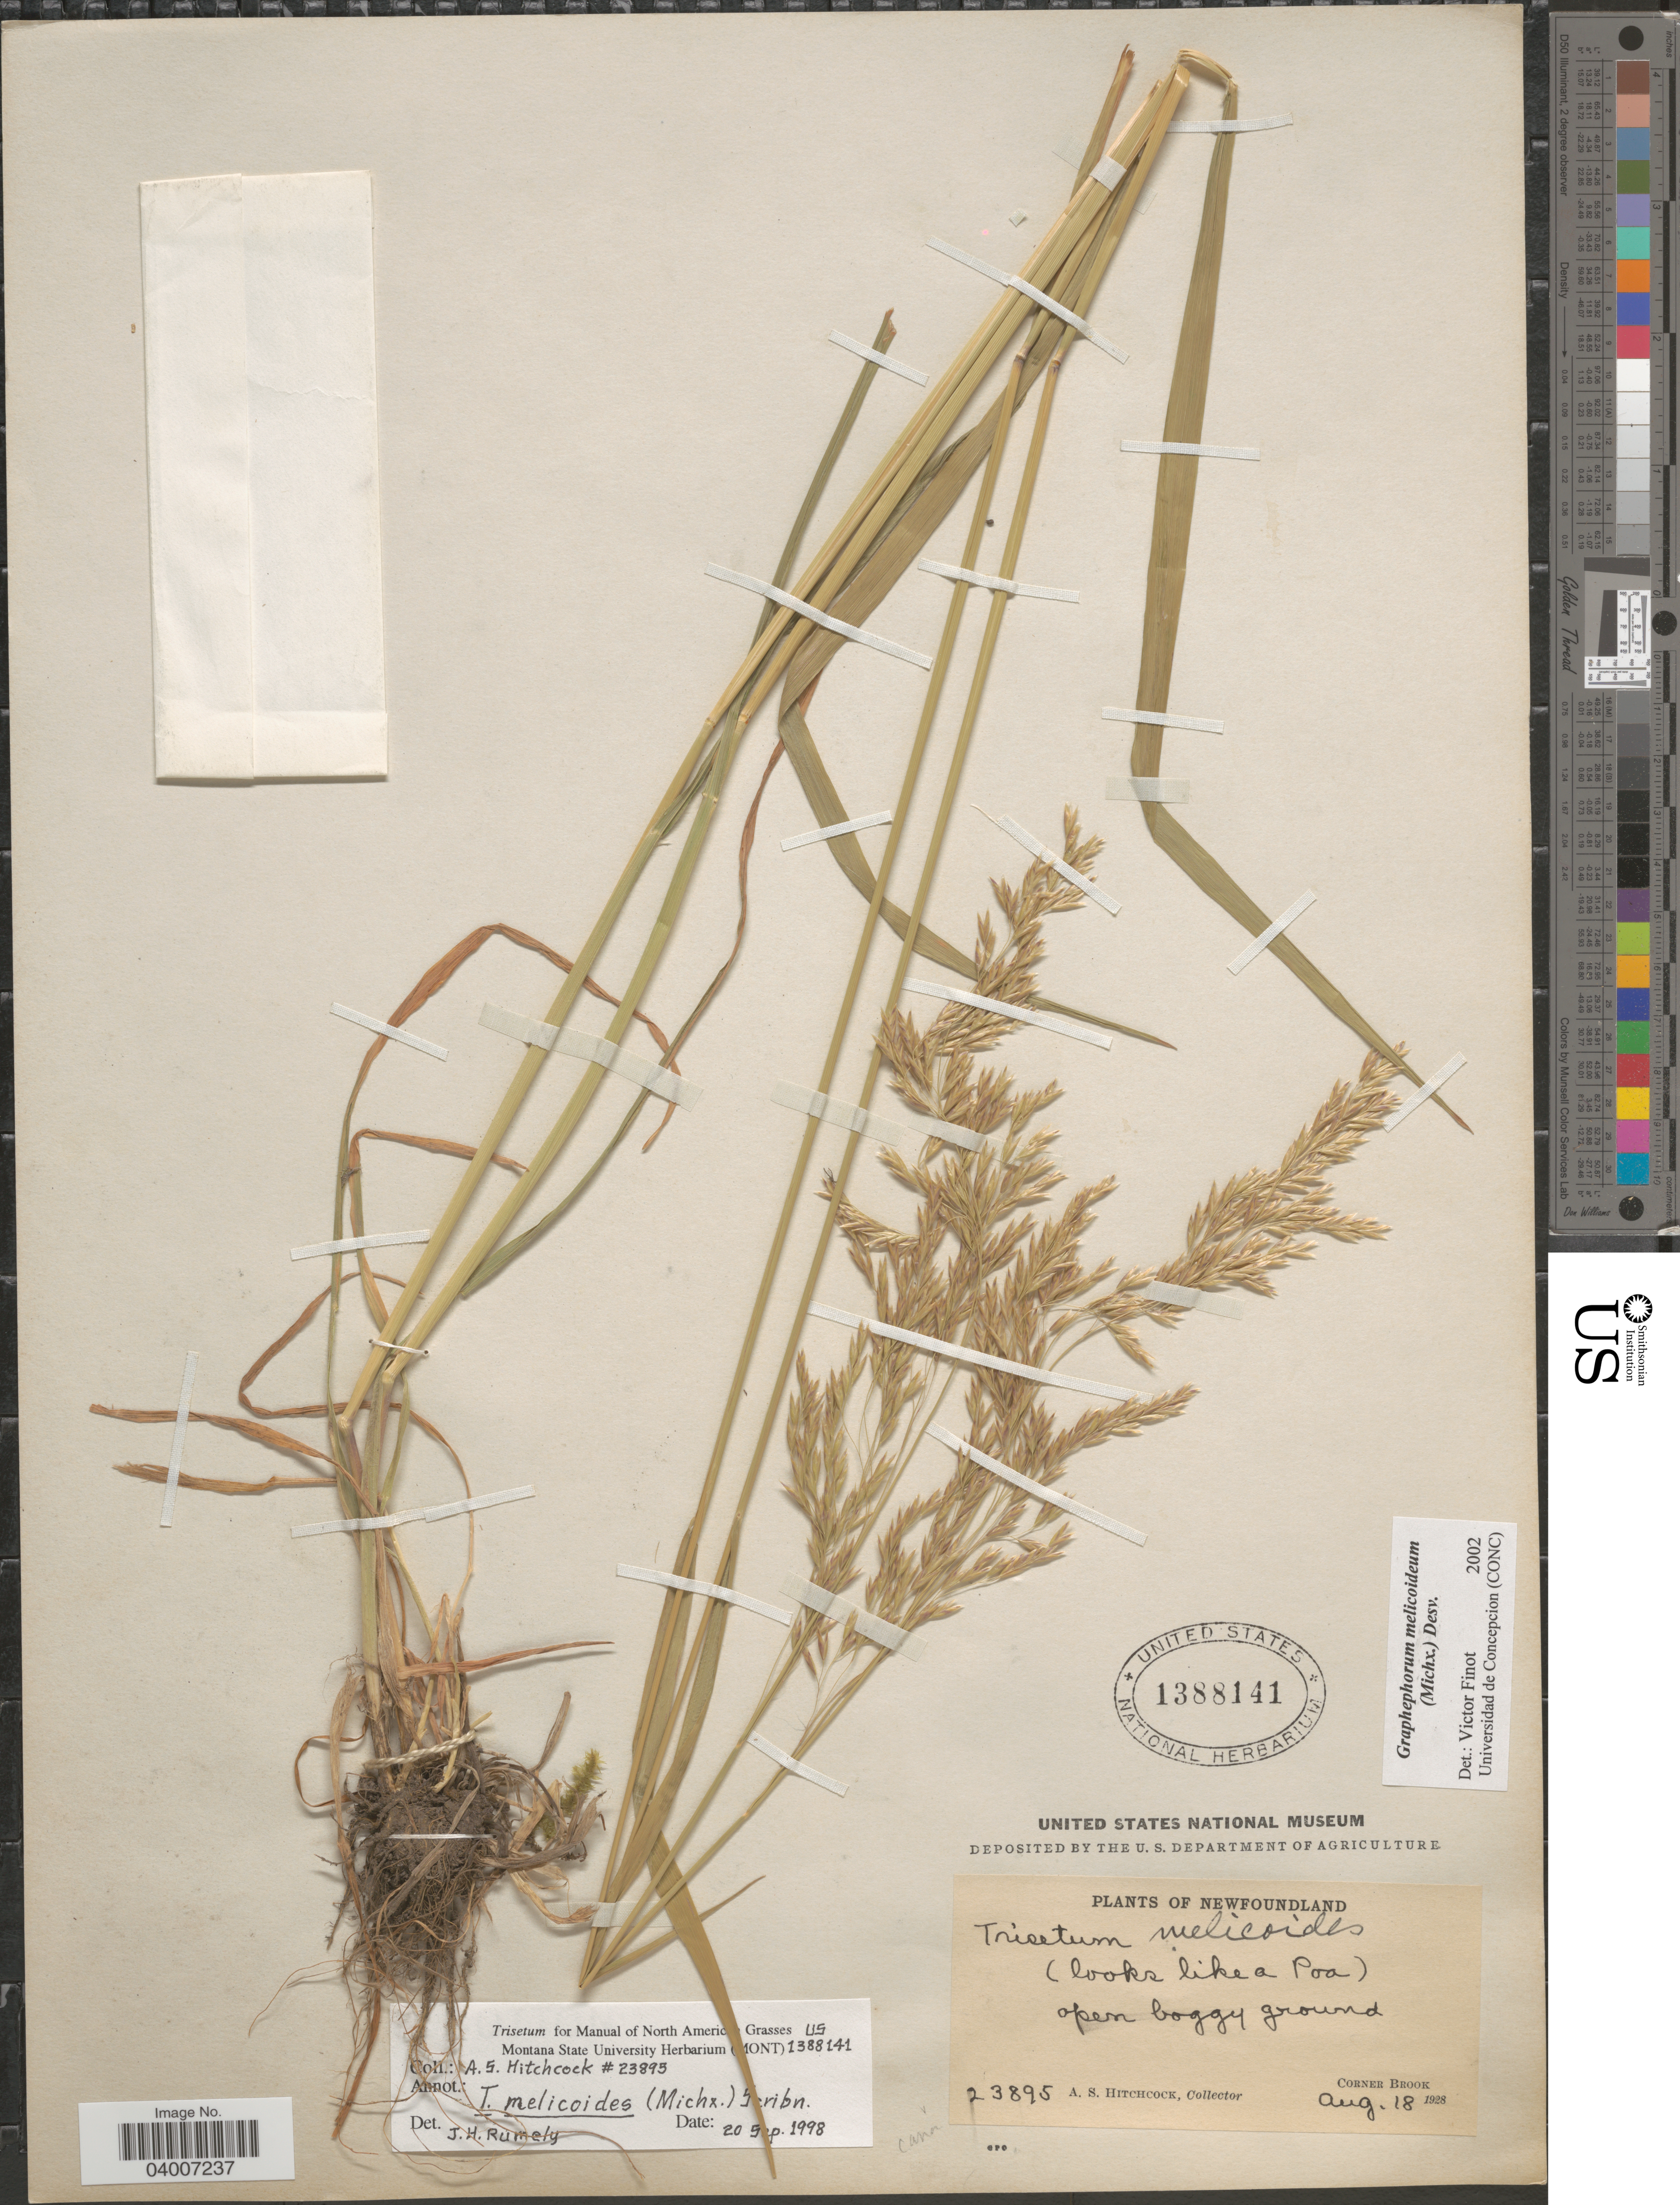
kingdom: Plantae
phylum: Tracheophyta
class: Liliopsida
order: Poales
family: Poaceae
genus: Graphephorum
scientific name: Graphephorum melicoides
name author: (F. Michx.) Desv.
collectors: A. S. Hitchcock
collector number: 23895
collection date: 1928-08-18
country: Canada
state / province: Newfoundland and Labrador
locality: Corner Brook.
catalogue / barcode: US 1388141